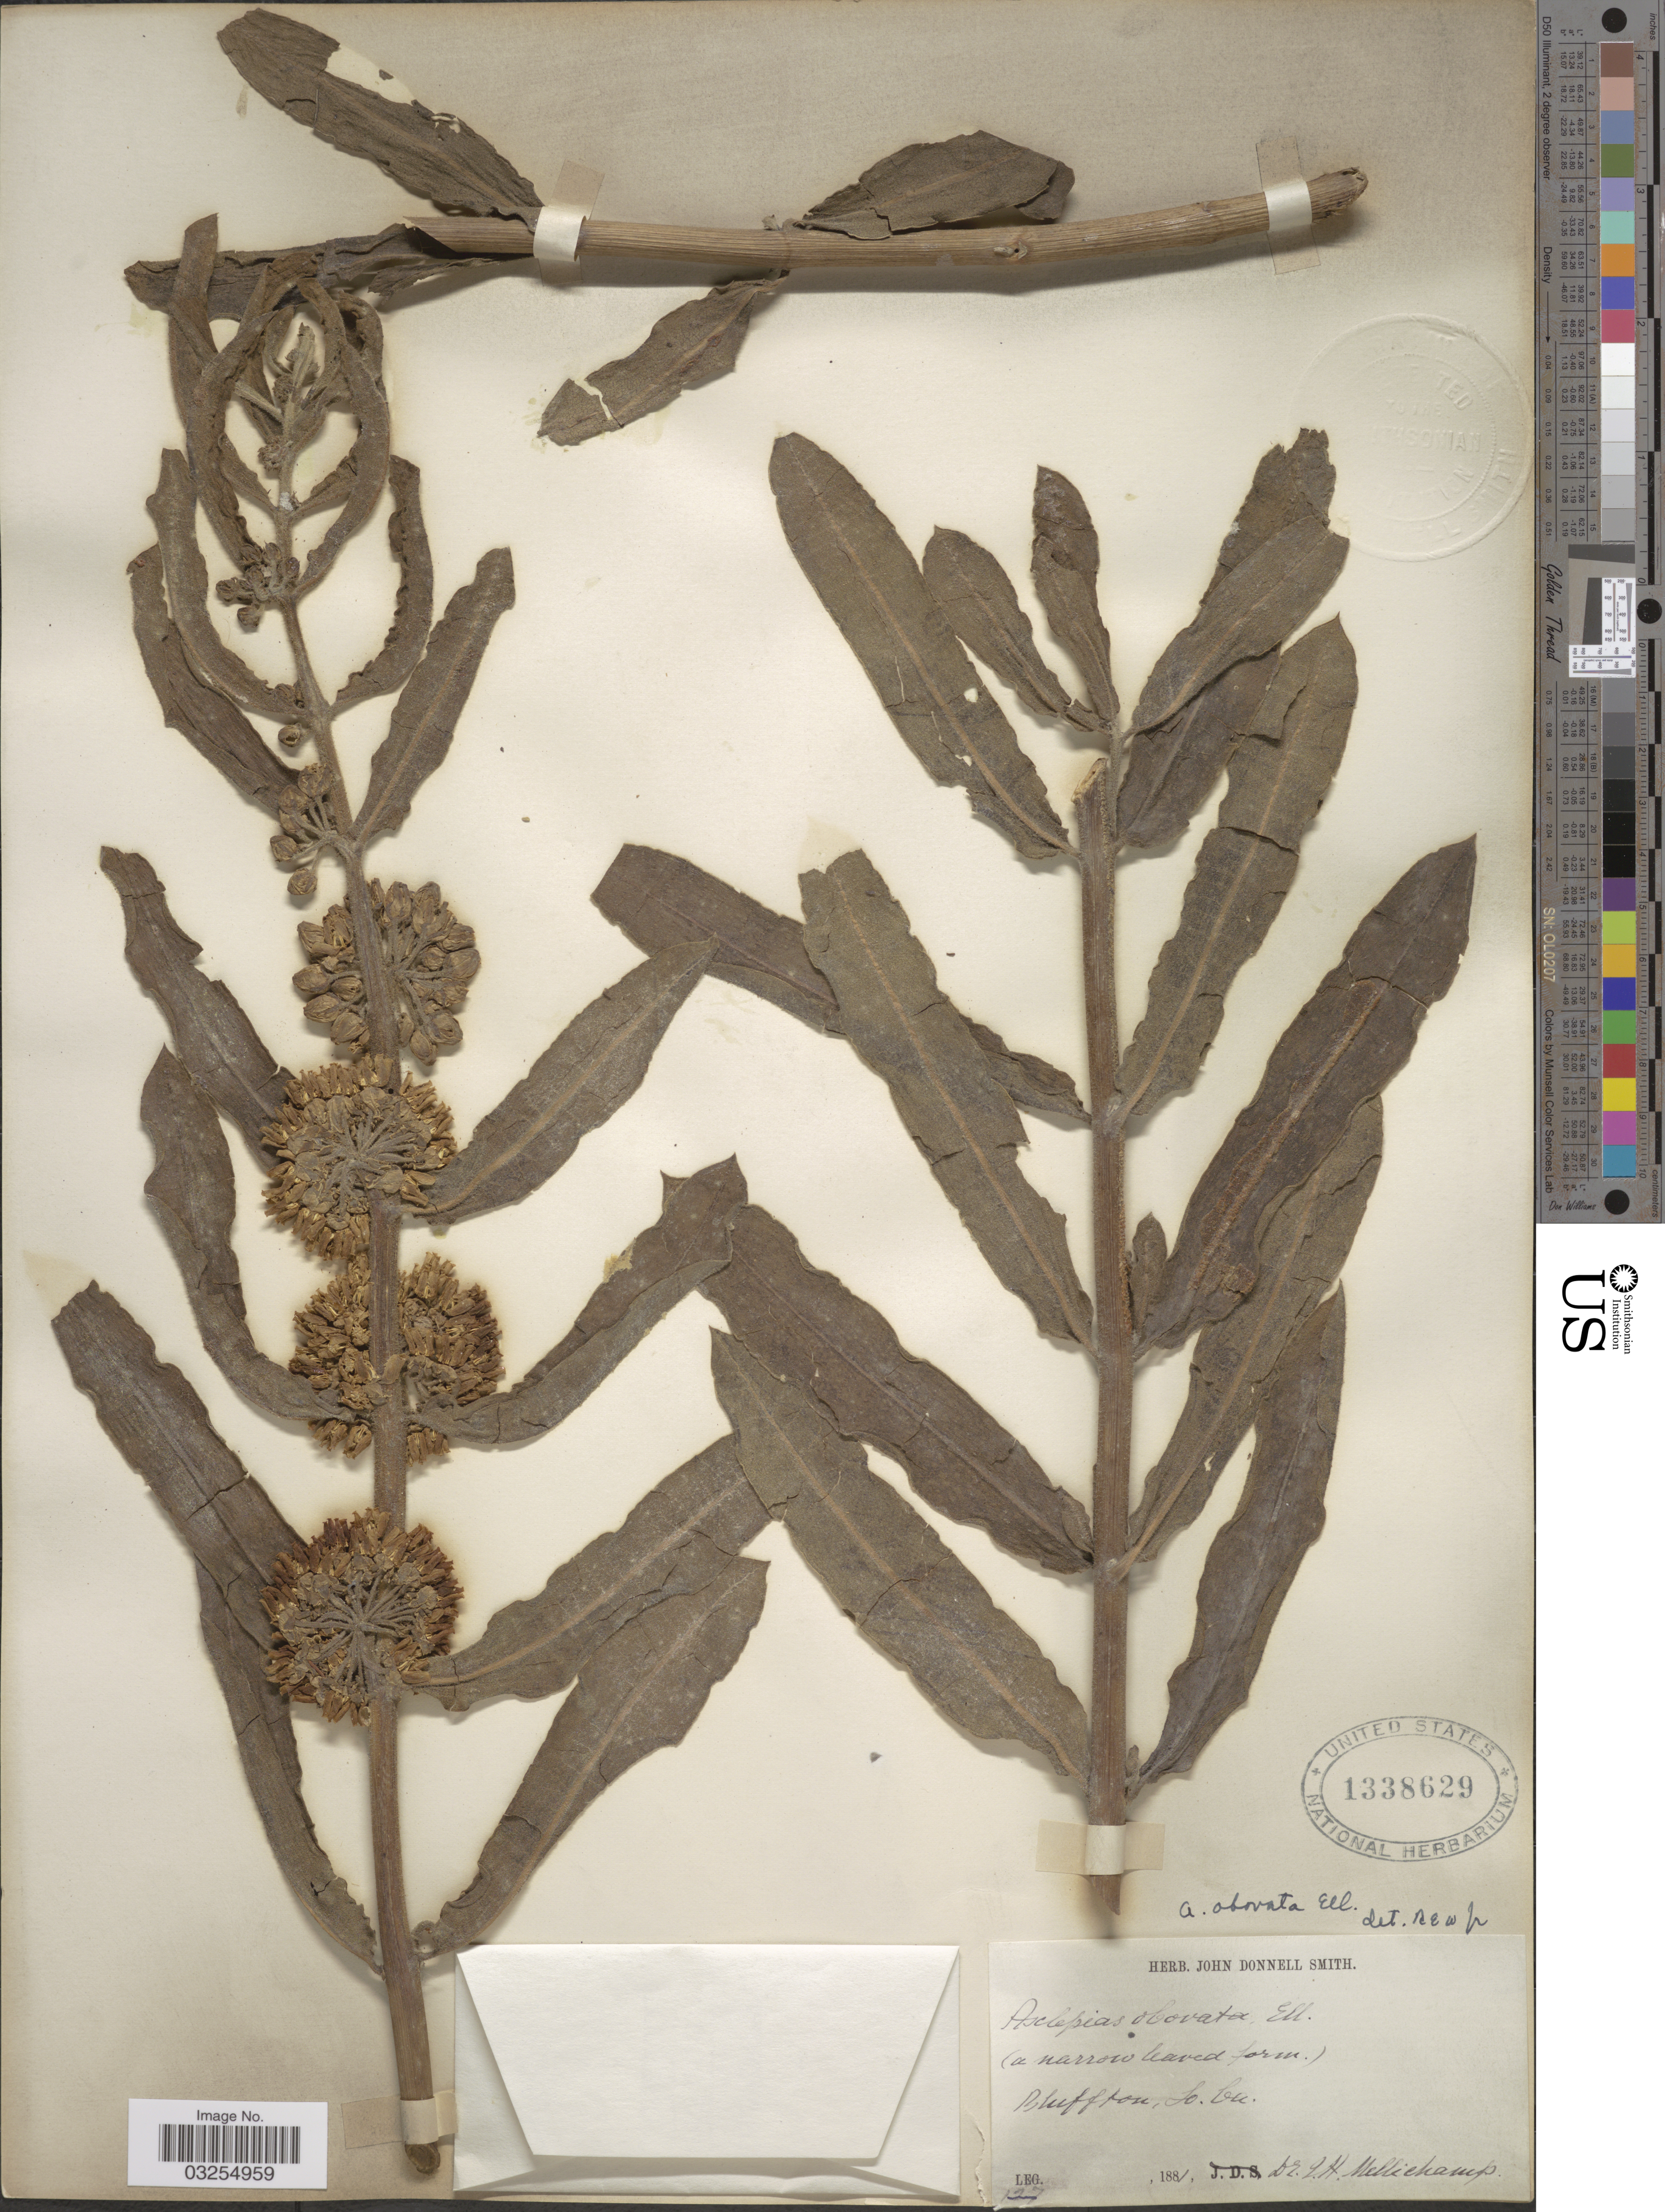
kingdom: Plantae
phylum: Tracheophyta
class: Magnoliopsida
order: Gentianales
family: Apocynaceae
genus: Asclepias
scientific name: Asclepias obovata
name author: Elliott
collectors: J. H. Mellichamp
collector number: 127?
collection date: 1881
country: United States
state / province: South Carolina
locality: Bluffton, So. Ca.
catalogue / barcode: US 1338629